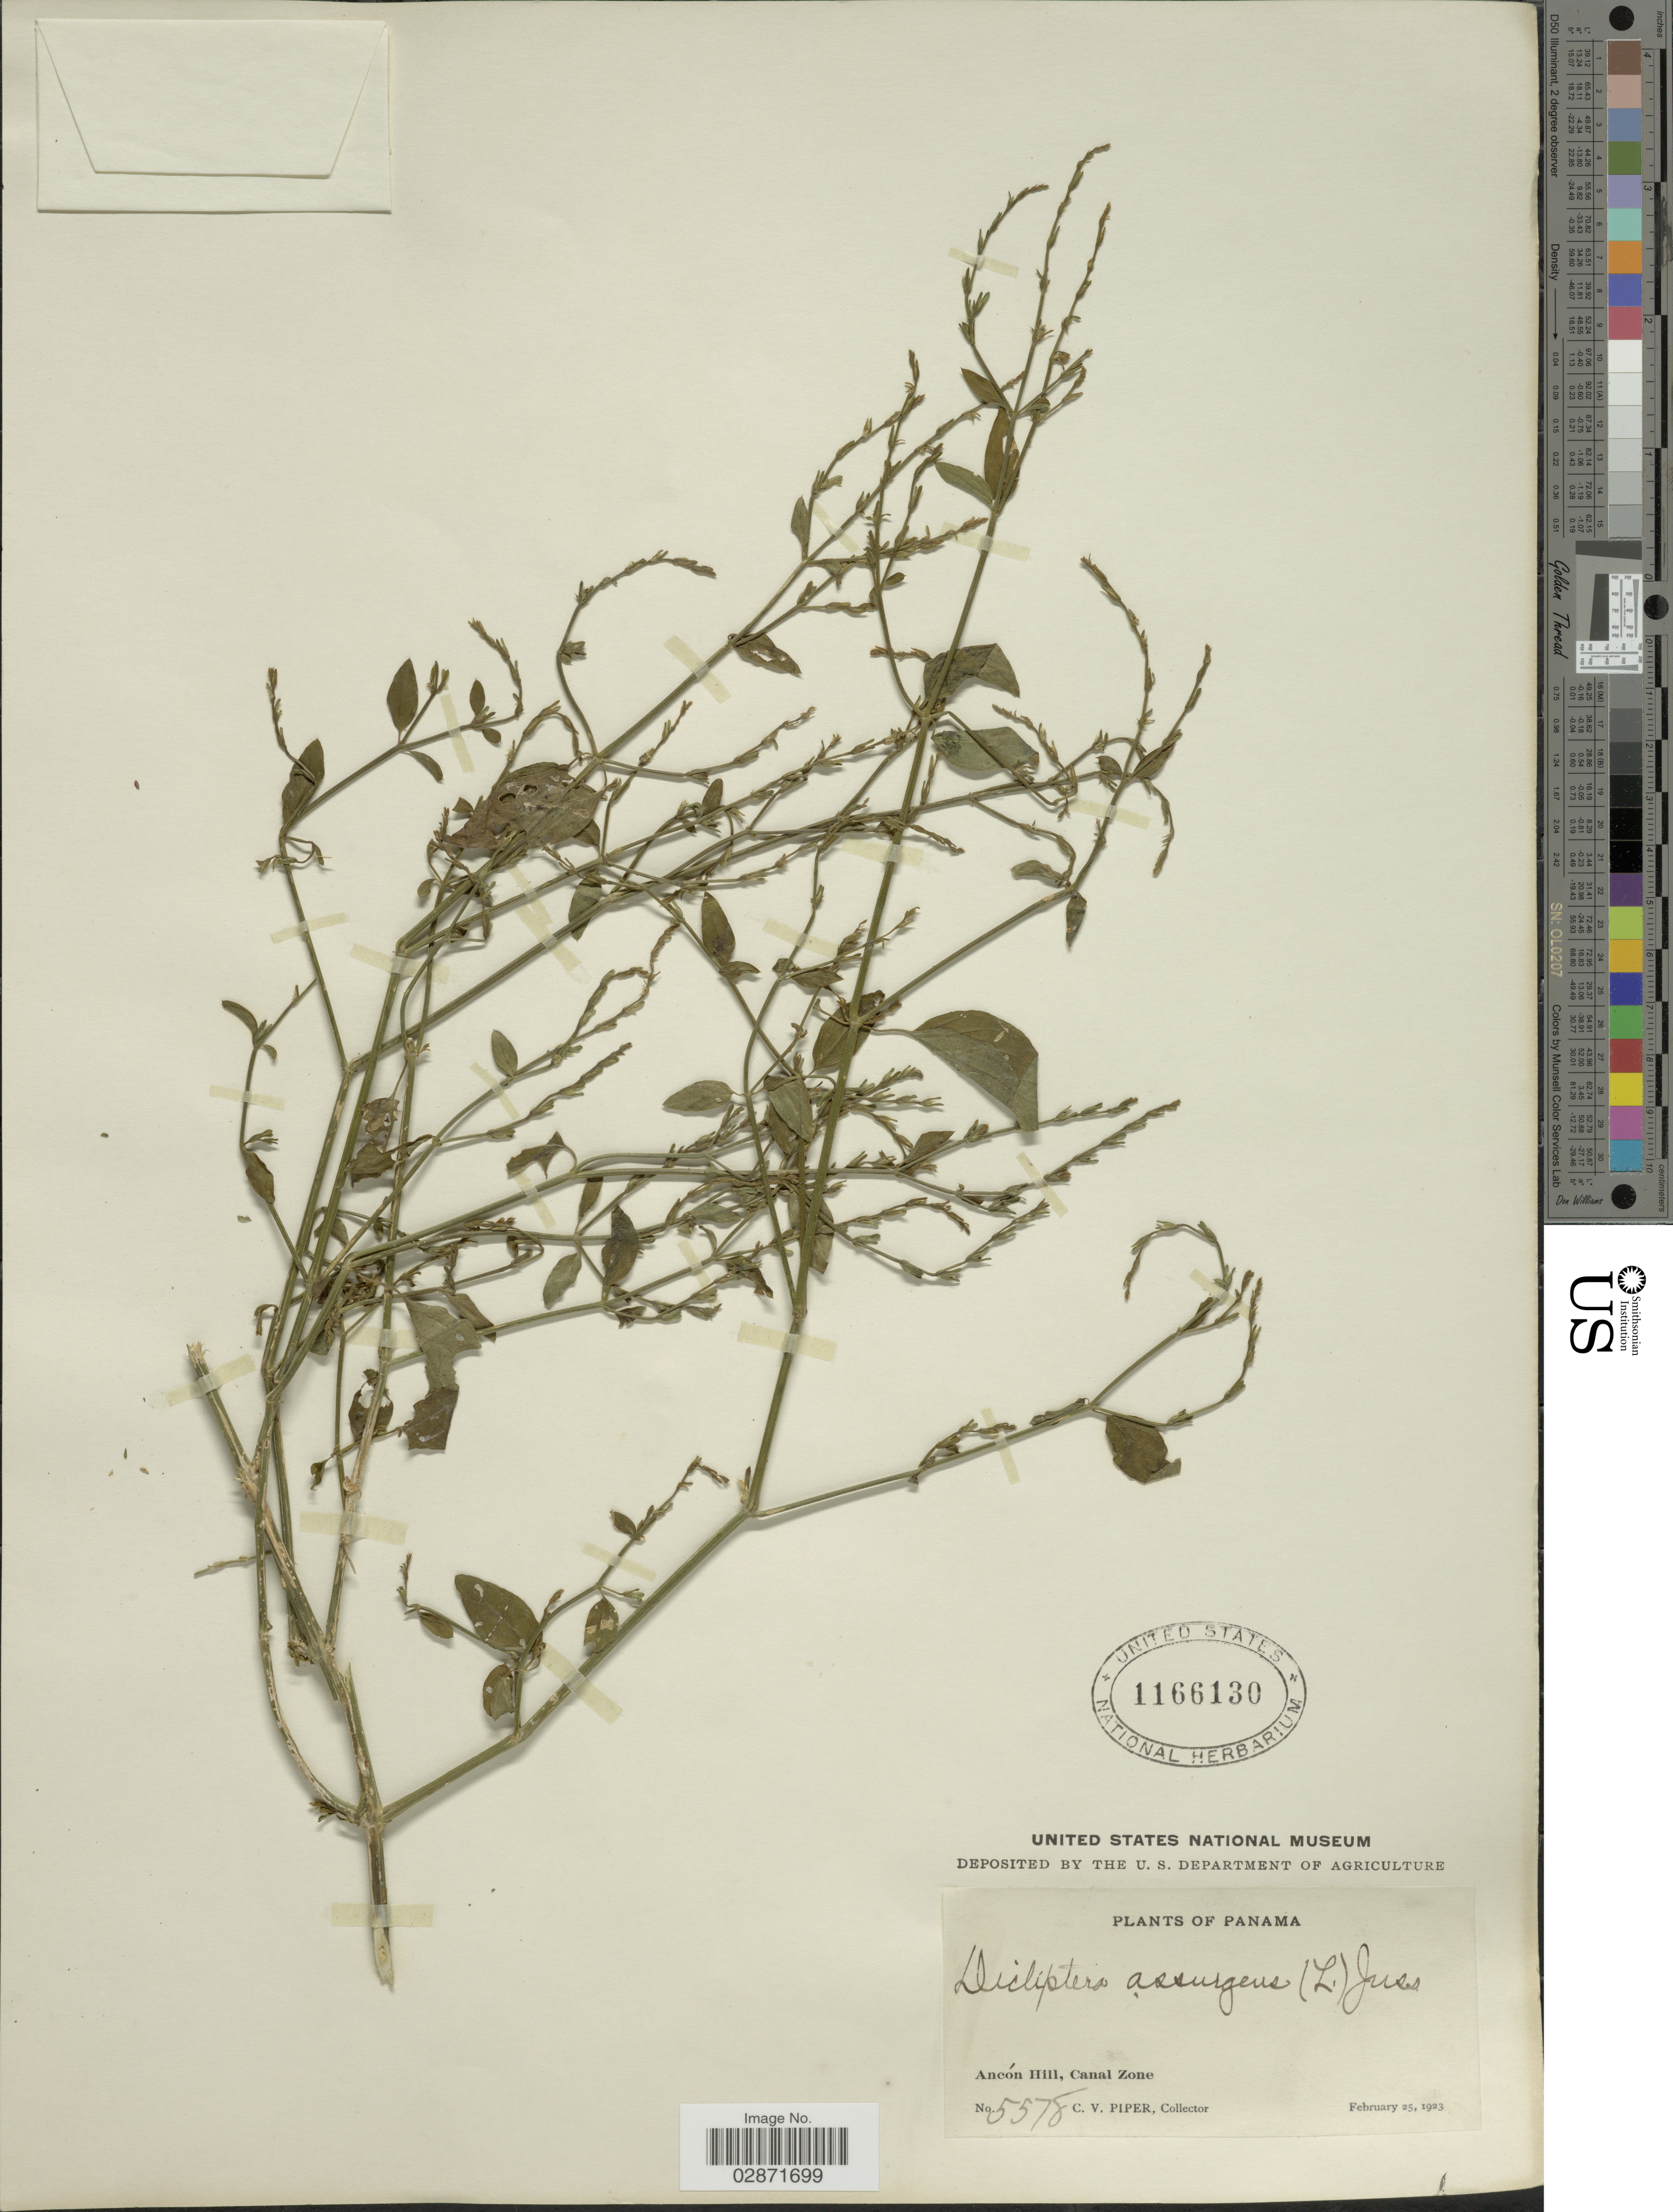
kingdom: Plantae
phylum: Tracheophyta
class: Magnoliopsida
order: Lamiales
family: Acanthaceae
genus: Dicliptera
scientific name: Dicliptera sexangularis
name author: (L.) Juss.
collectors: C. V. Piper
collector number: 5578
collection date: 1923-02-25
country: Panama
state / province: Colón / Panamá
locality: Ancón Hill, Canal Zone.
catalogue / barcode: US 1166130